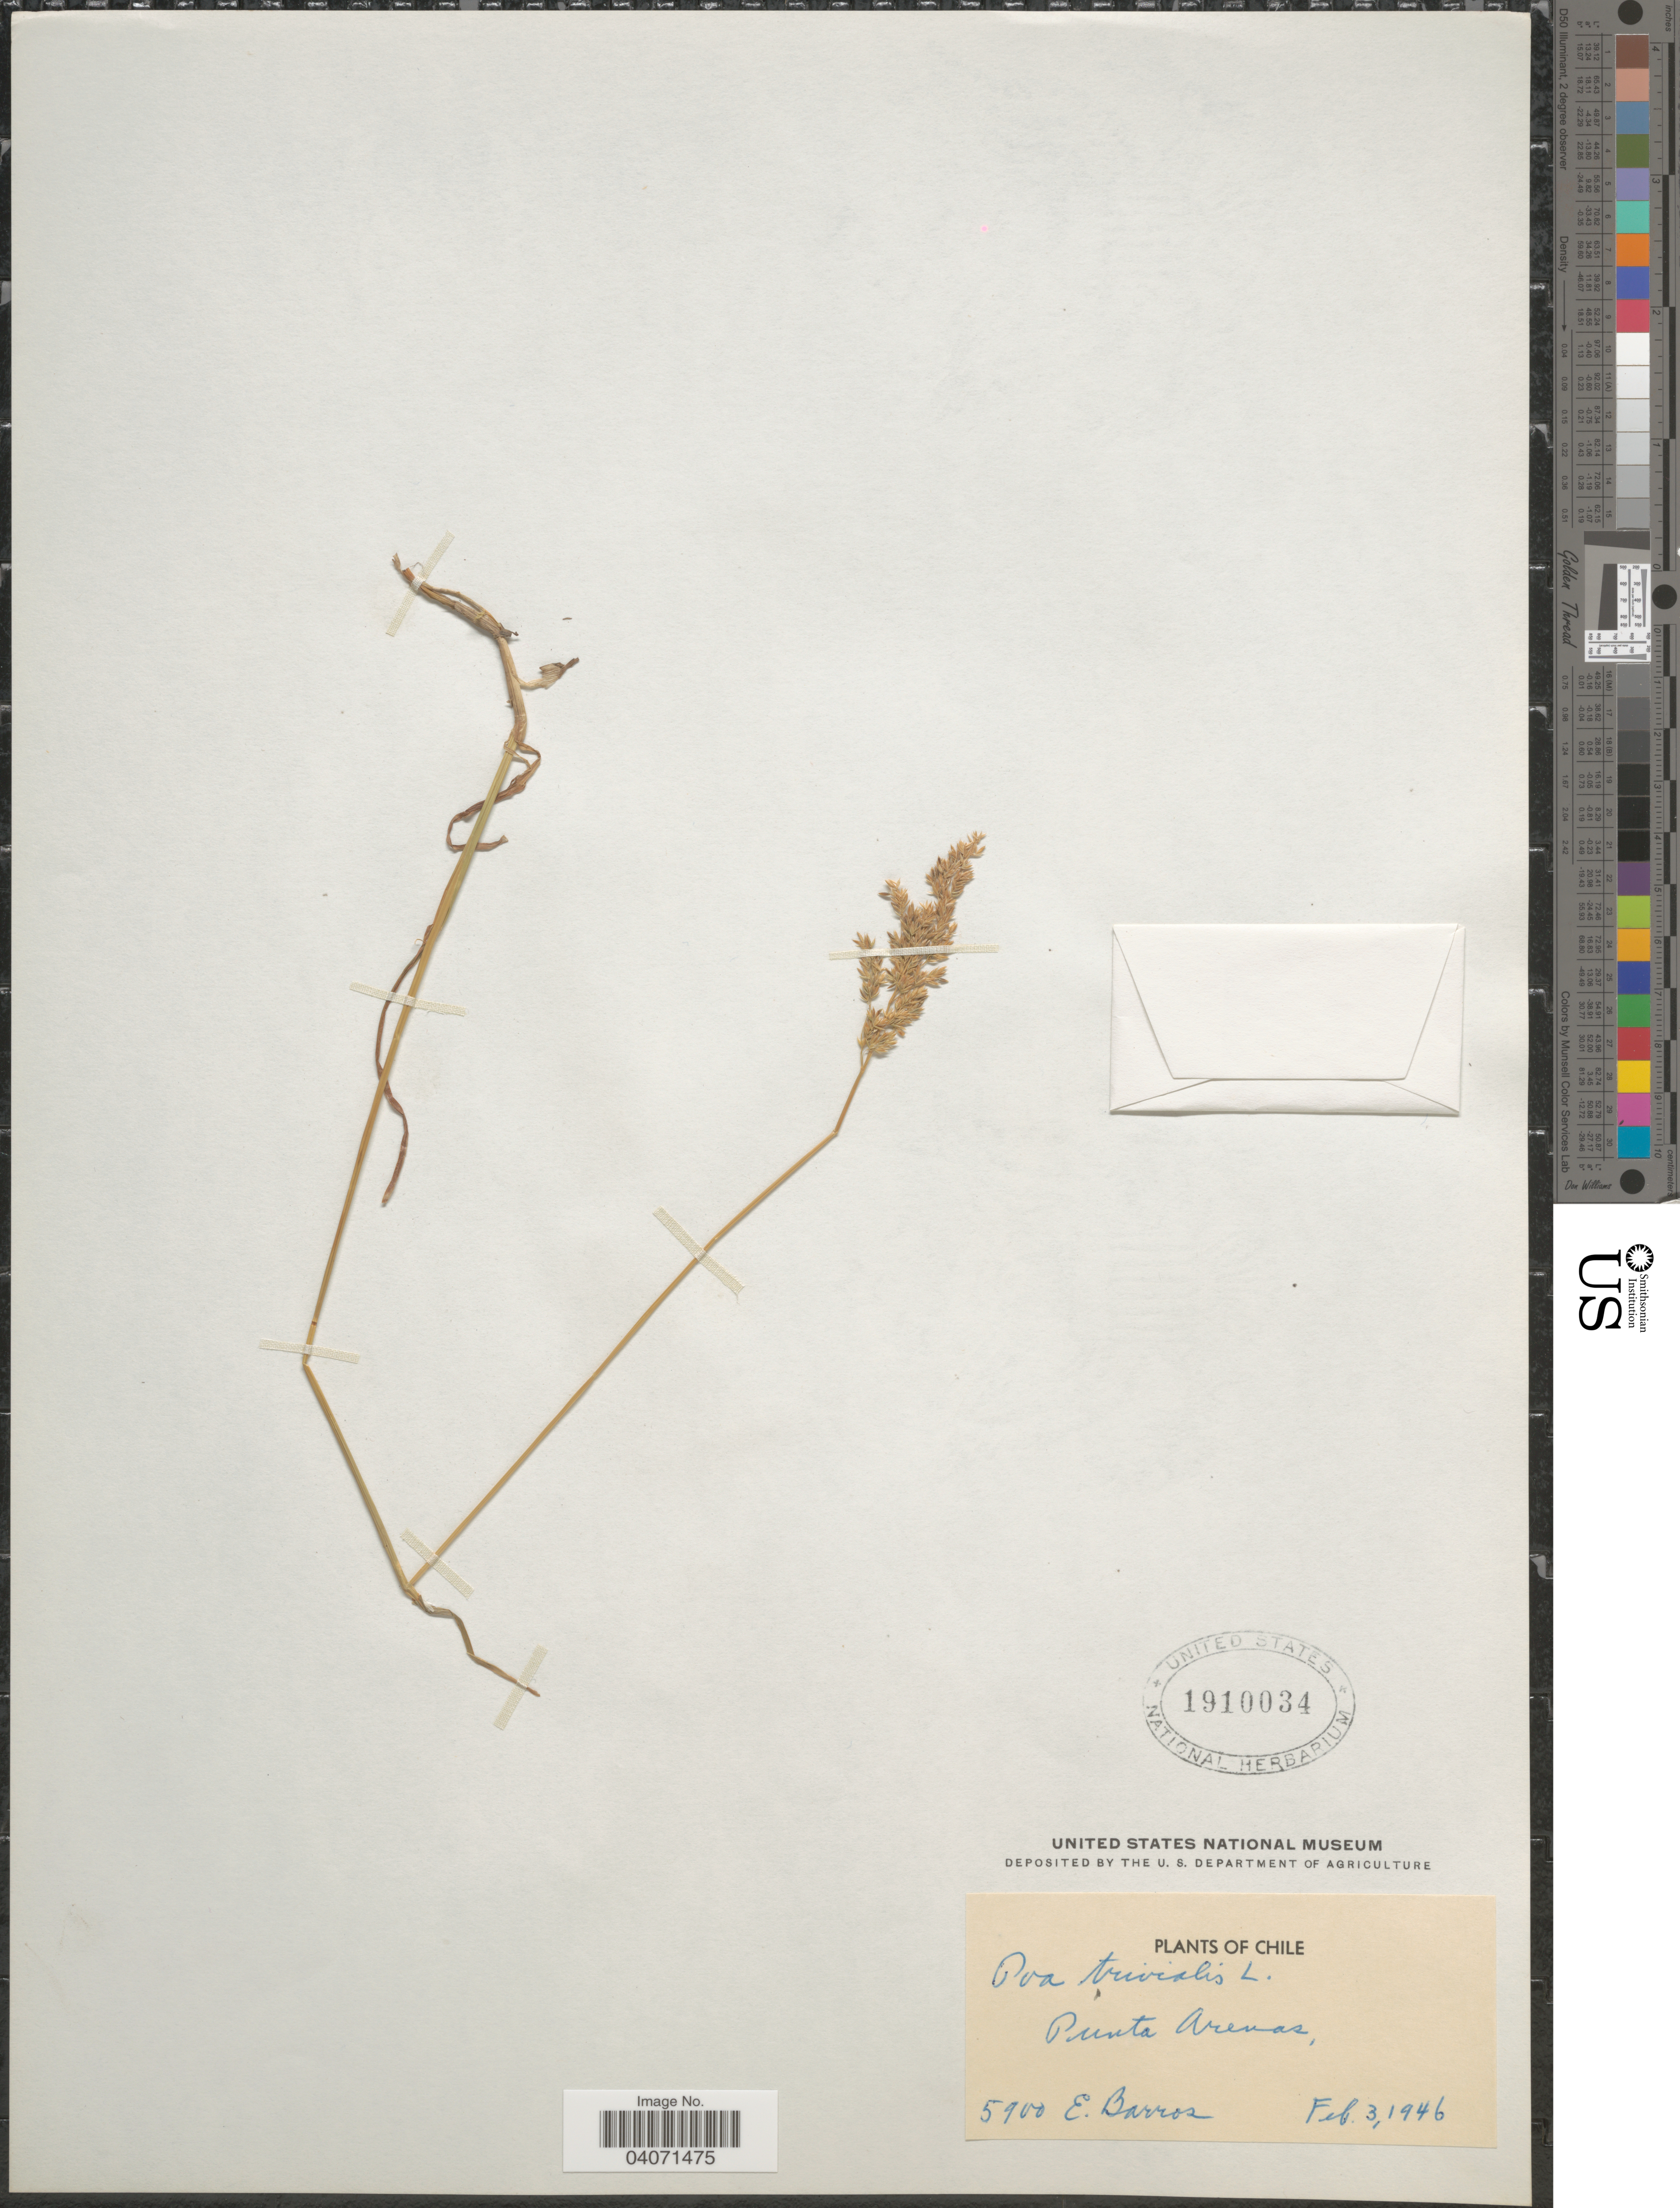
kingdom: Plantae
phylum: Tracheophyta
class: Liliopsida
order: Poales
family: Poaceae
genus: Poa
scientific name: Poa trivialis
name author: L.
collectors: E. Barros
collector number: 5900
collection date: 1946-02-03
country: Chile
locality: Punta Arenas.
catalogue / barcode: US 1910034